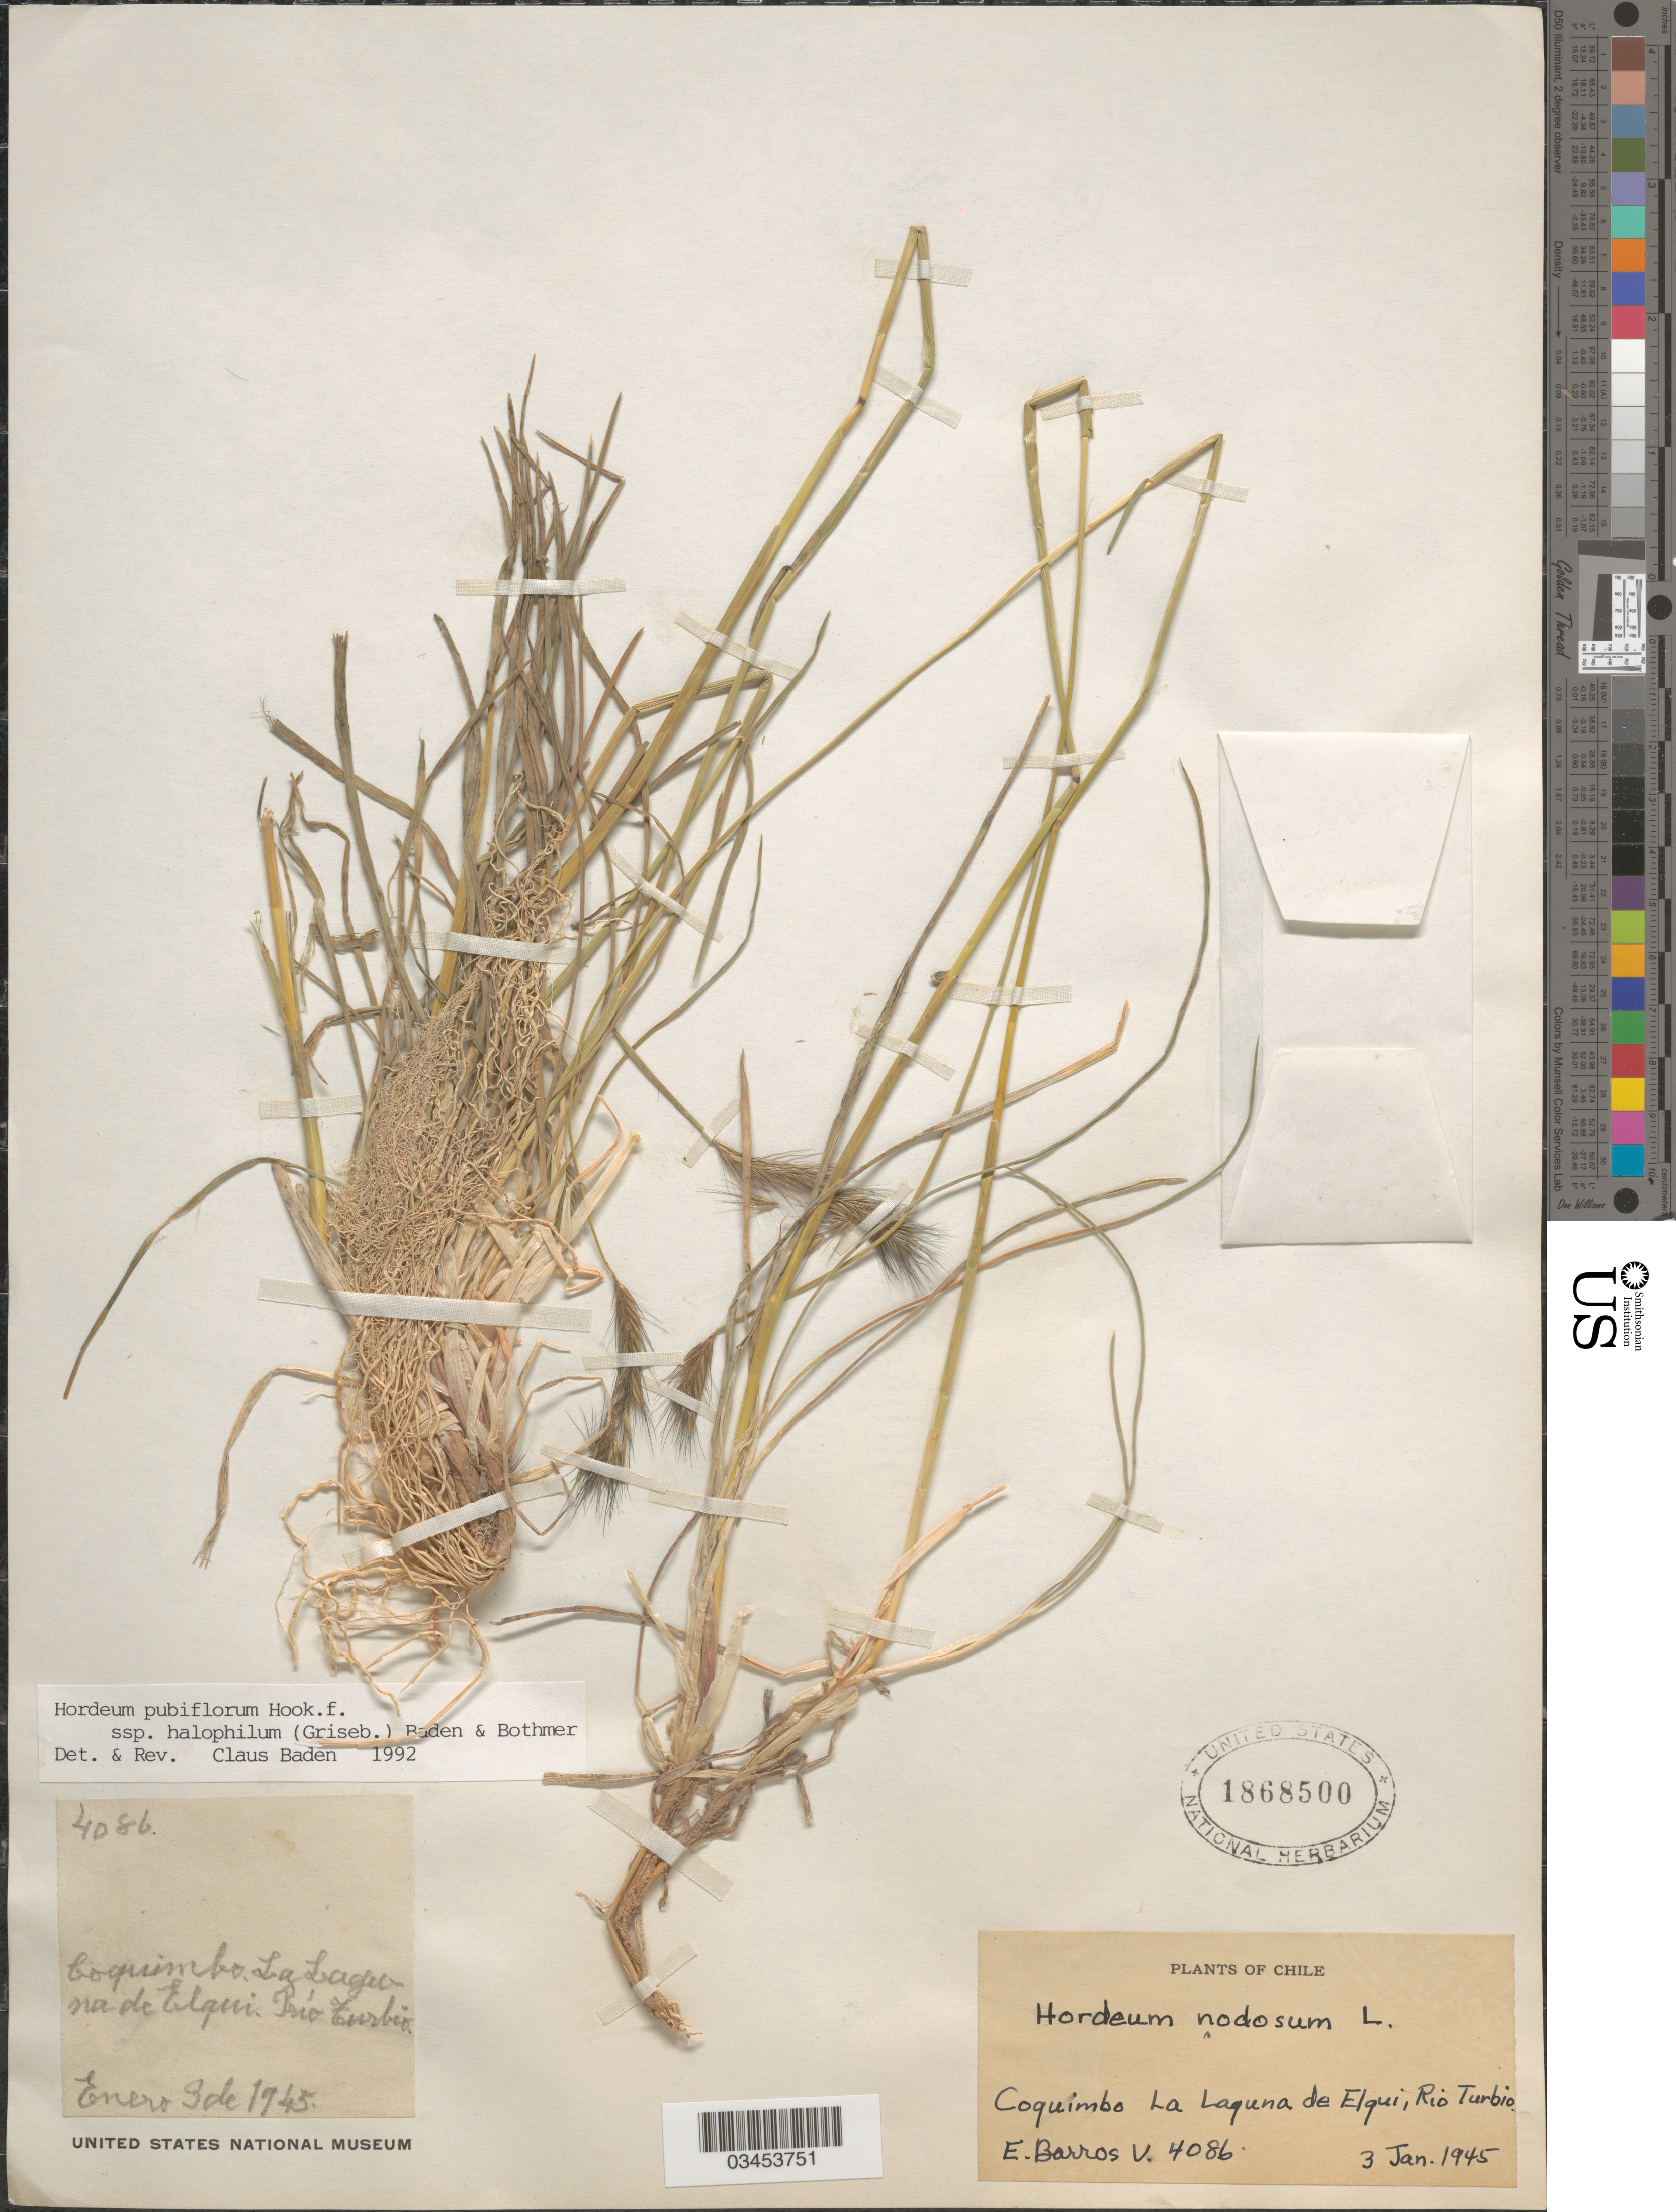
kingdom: Plantae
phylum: Tracheophyta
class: Liliopsida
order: Poales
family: Poaceae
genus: Hordeum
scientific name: Hordeum pubiflorum subsp. halophilum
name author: Hook. f.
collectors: E. Barros V.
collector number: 4086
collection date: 1945-01-03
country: Chile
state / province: Coquimbo (IV)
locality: La Laguna de Elqui, Rio Turbio.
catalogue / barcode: US 1868500